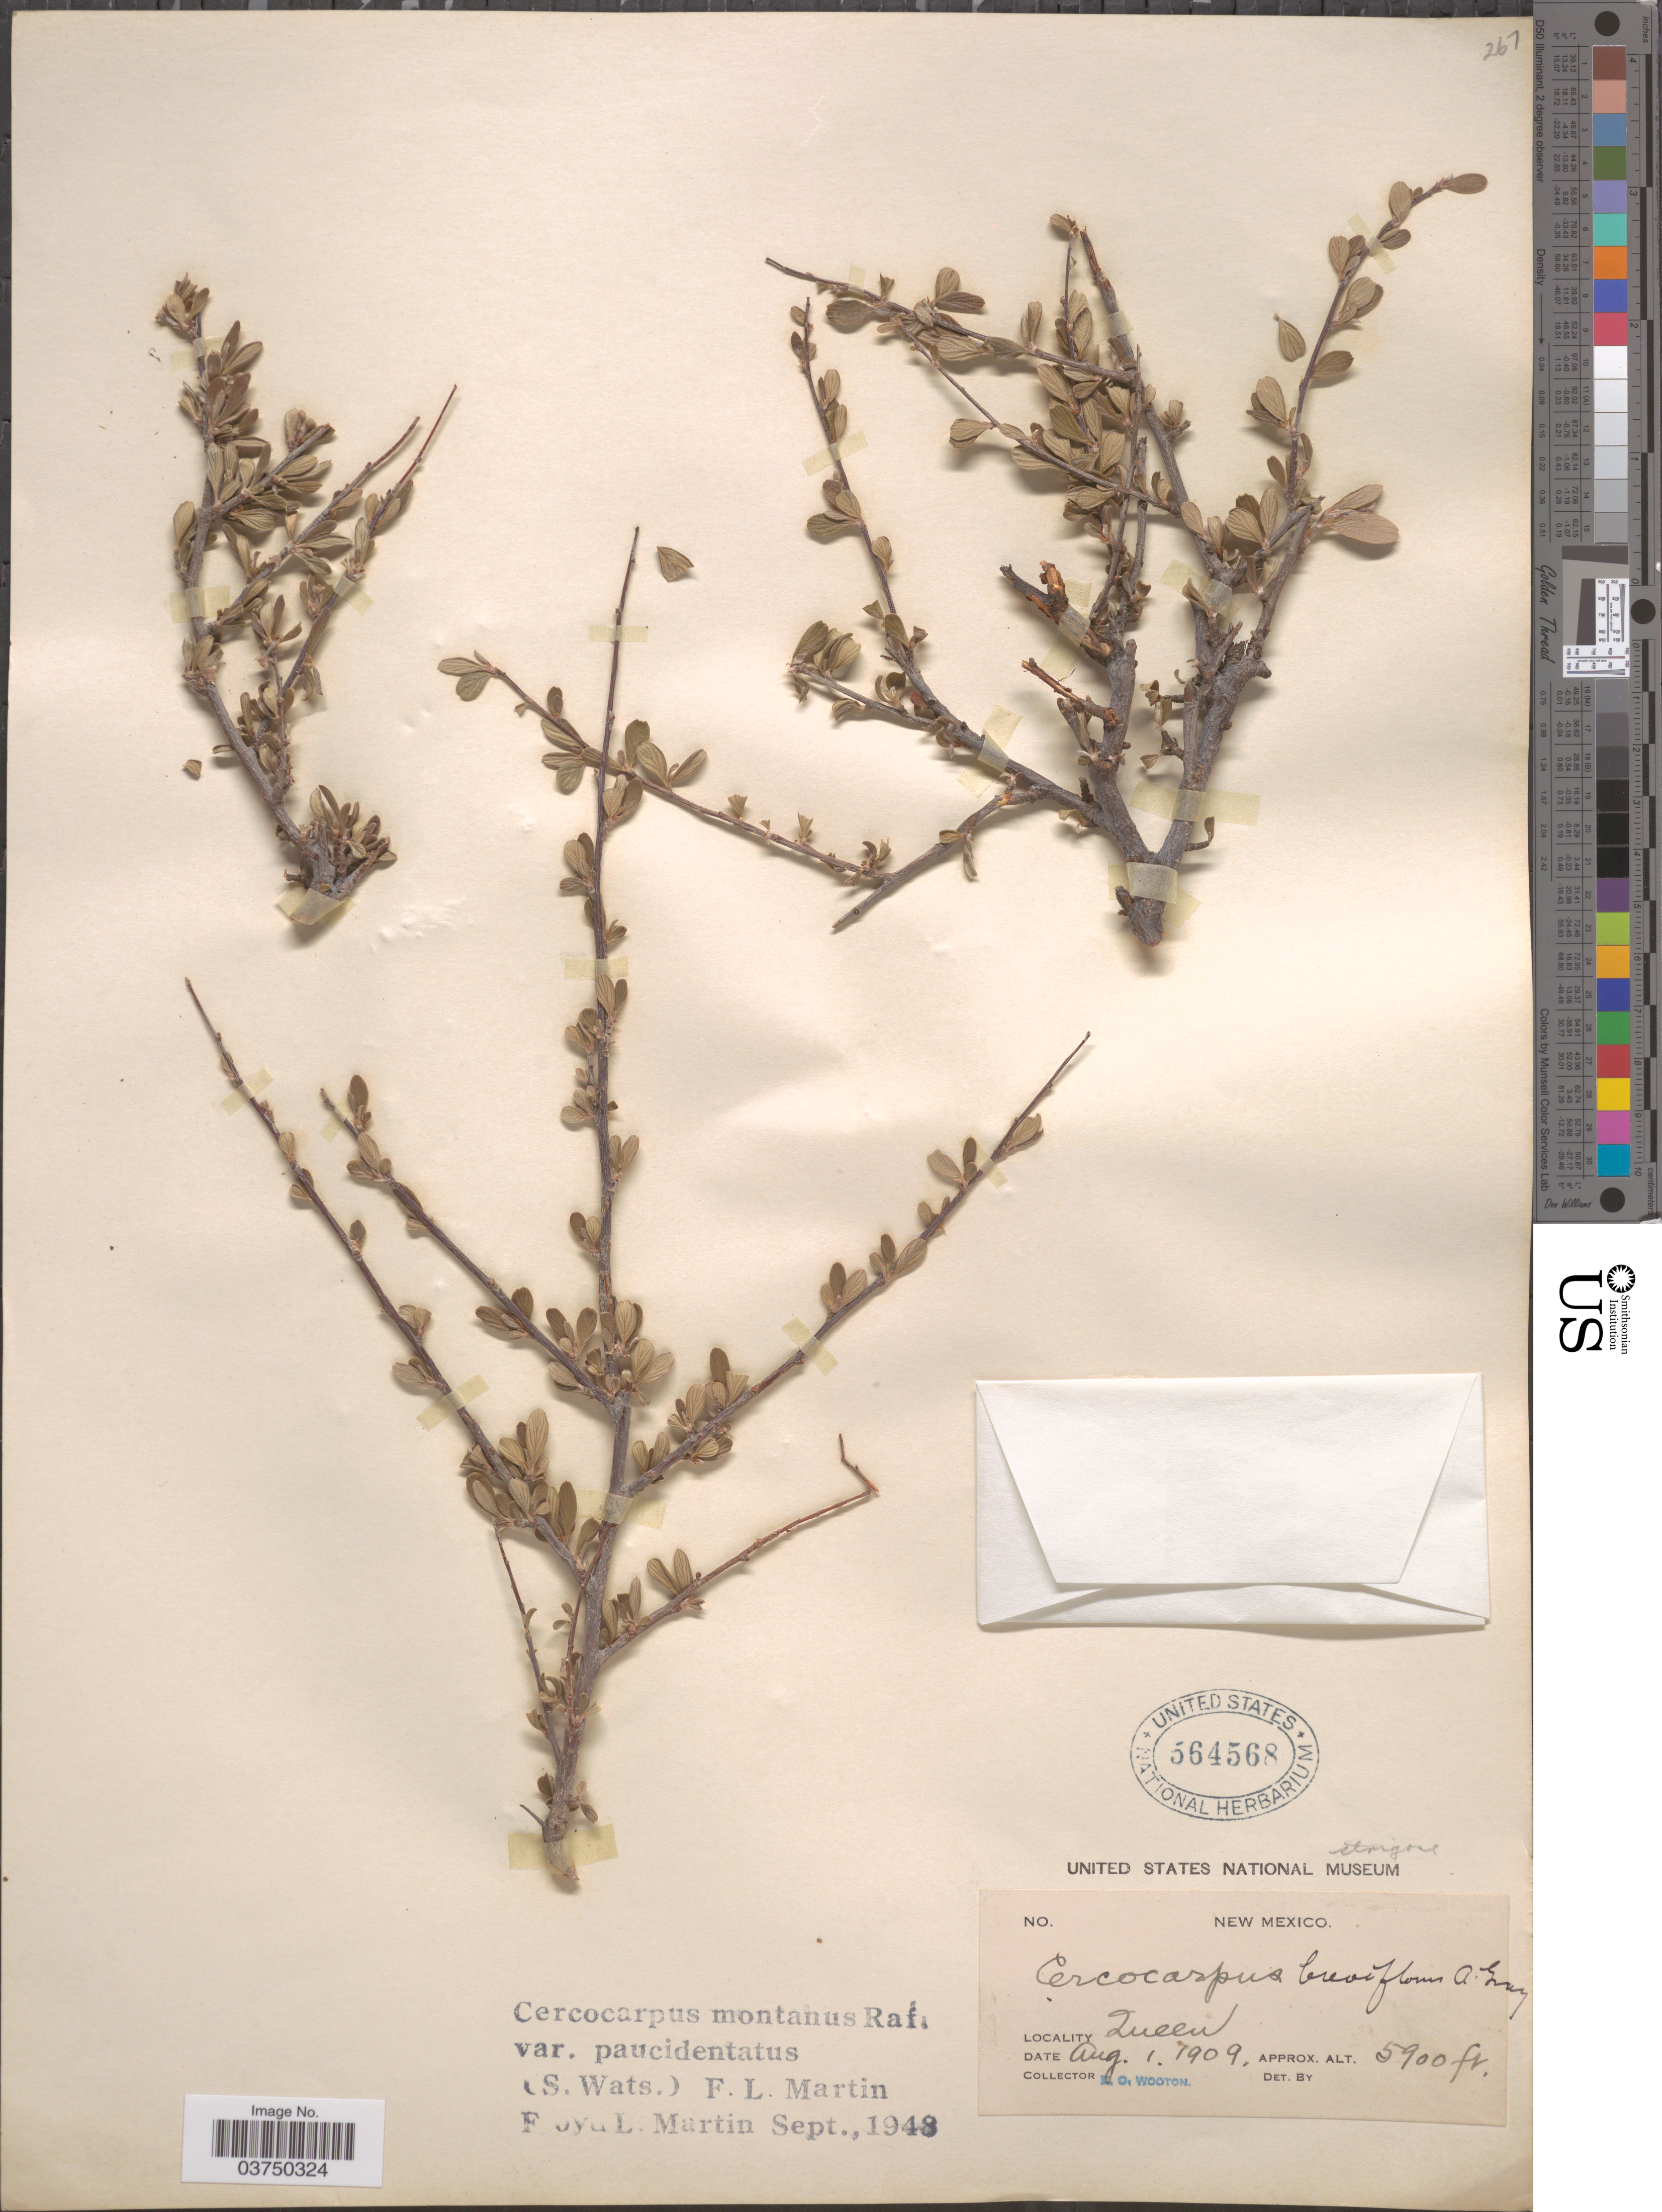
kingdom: Plantae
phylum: Tracheophyta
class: Magnoliopsida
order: Rosales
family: Rosaceae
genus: Cercocarpus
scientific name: Cercocarpus montanus var. paucidentatus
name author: (S. Watson) F.L. Martin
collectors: E. O. Wooton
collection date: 1909-08-01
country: United States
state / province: New Mexico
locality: Queen.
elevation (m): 1798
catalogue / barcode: US 564568